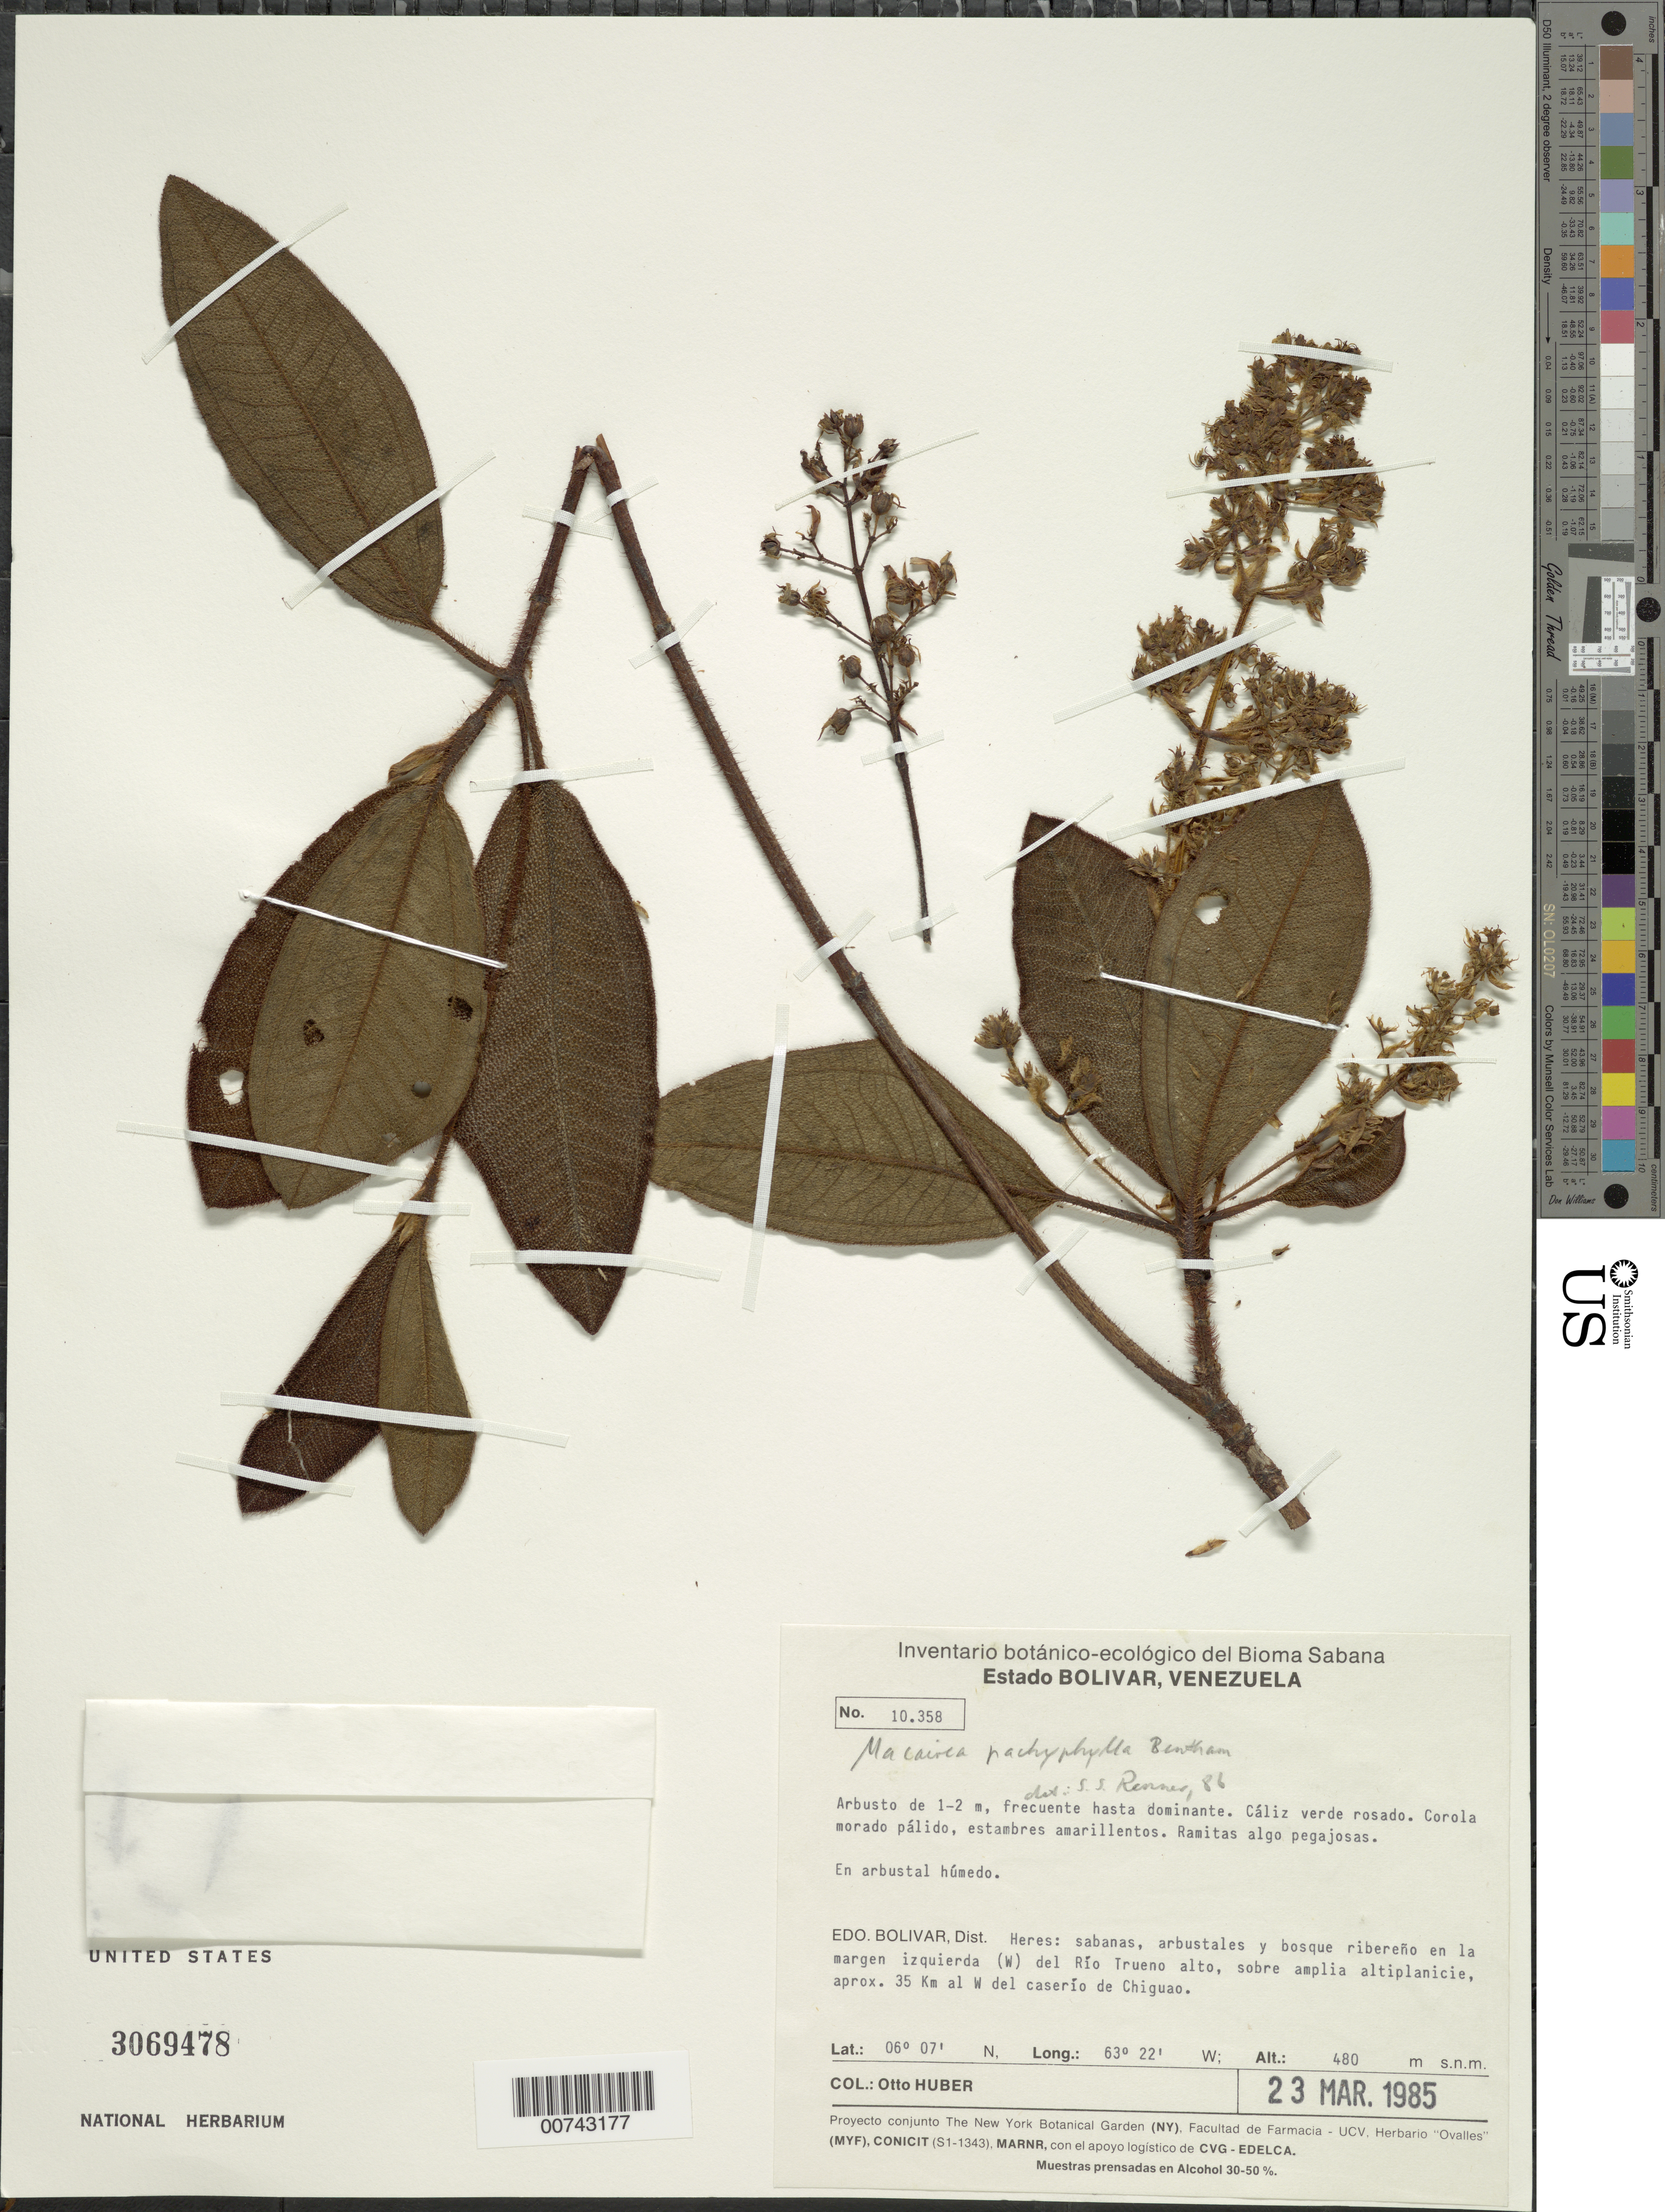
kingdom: Plantae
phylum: Tracheophyta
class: Magnoliopsida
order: Myrtales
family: Melastomataceae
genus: Macairea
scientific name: Macairea pachyphylla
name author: Benth.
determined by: Renner, S. S.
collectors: O. Huber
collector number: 10358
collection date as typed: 23-Mar-85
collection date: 1985-03-23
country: Venezuela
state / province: Bolívar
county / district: Heres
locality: Río Trueno, 35 km W del caserío de Chiguao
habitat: Sabanas, arbustales y bosque ribereoo en la margen izquierda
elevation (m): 480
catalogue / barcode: US 3069478